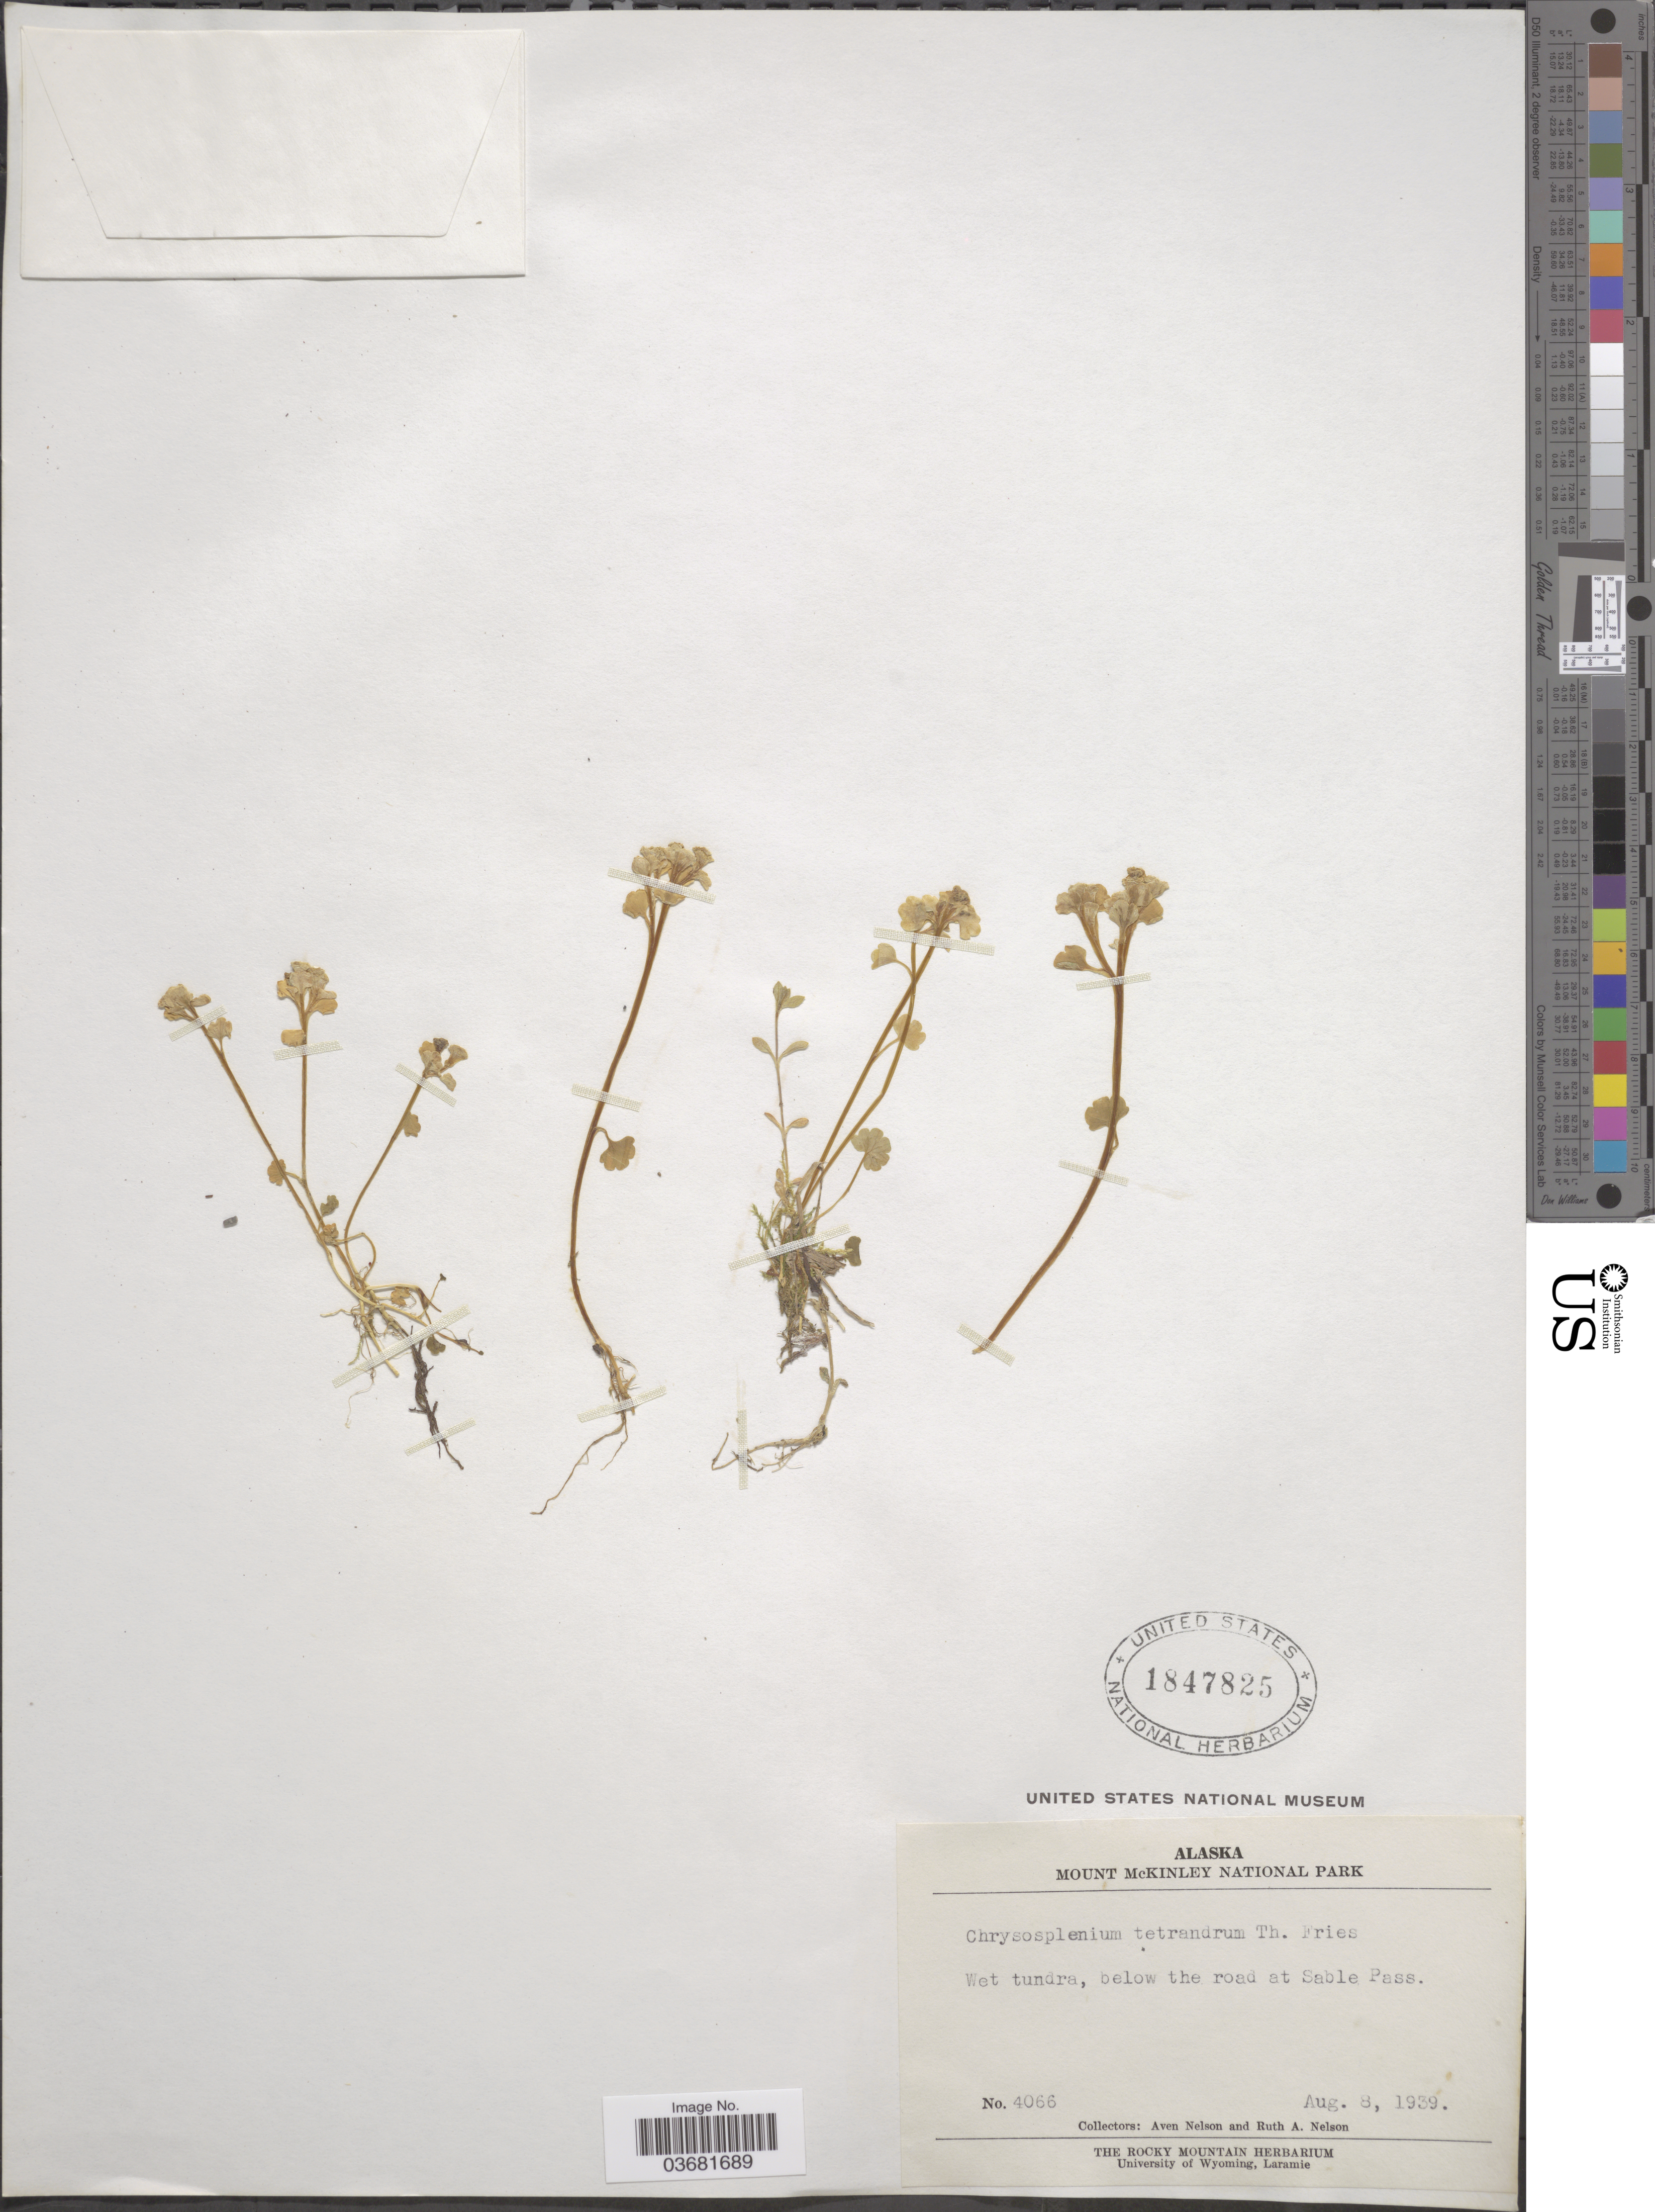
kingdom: Plantae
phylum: Tracheophyta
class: Magnoliopsida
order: Saxifragales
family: Saxifragaceae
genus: Chrysosplenium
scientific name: Chrysosplenium tetrandrum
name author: (N. Lund) Th. Fr.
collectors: A. Nelson & R. A. Nelson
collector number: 4066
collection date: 1939-08-08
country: United States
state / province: Alaska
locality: Mount McKinley National Park. Wet tundra, below the road at Sable Pass.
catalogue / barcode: US 1847825